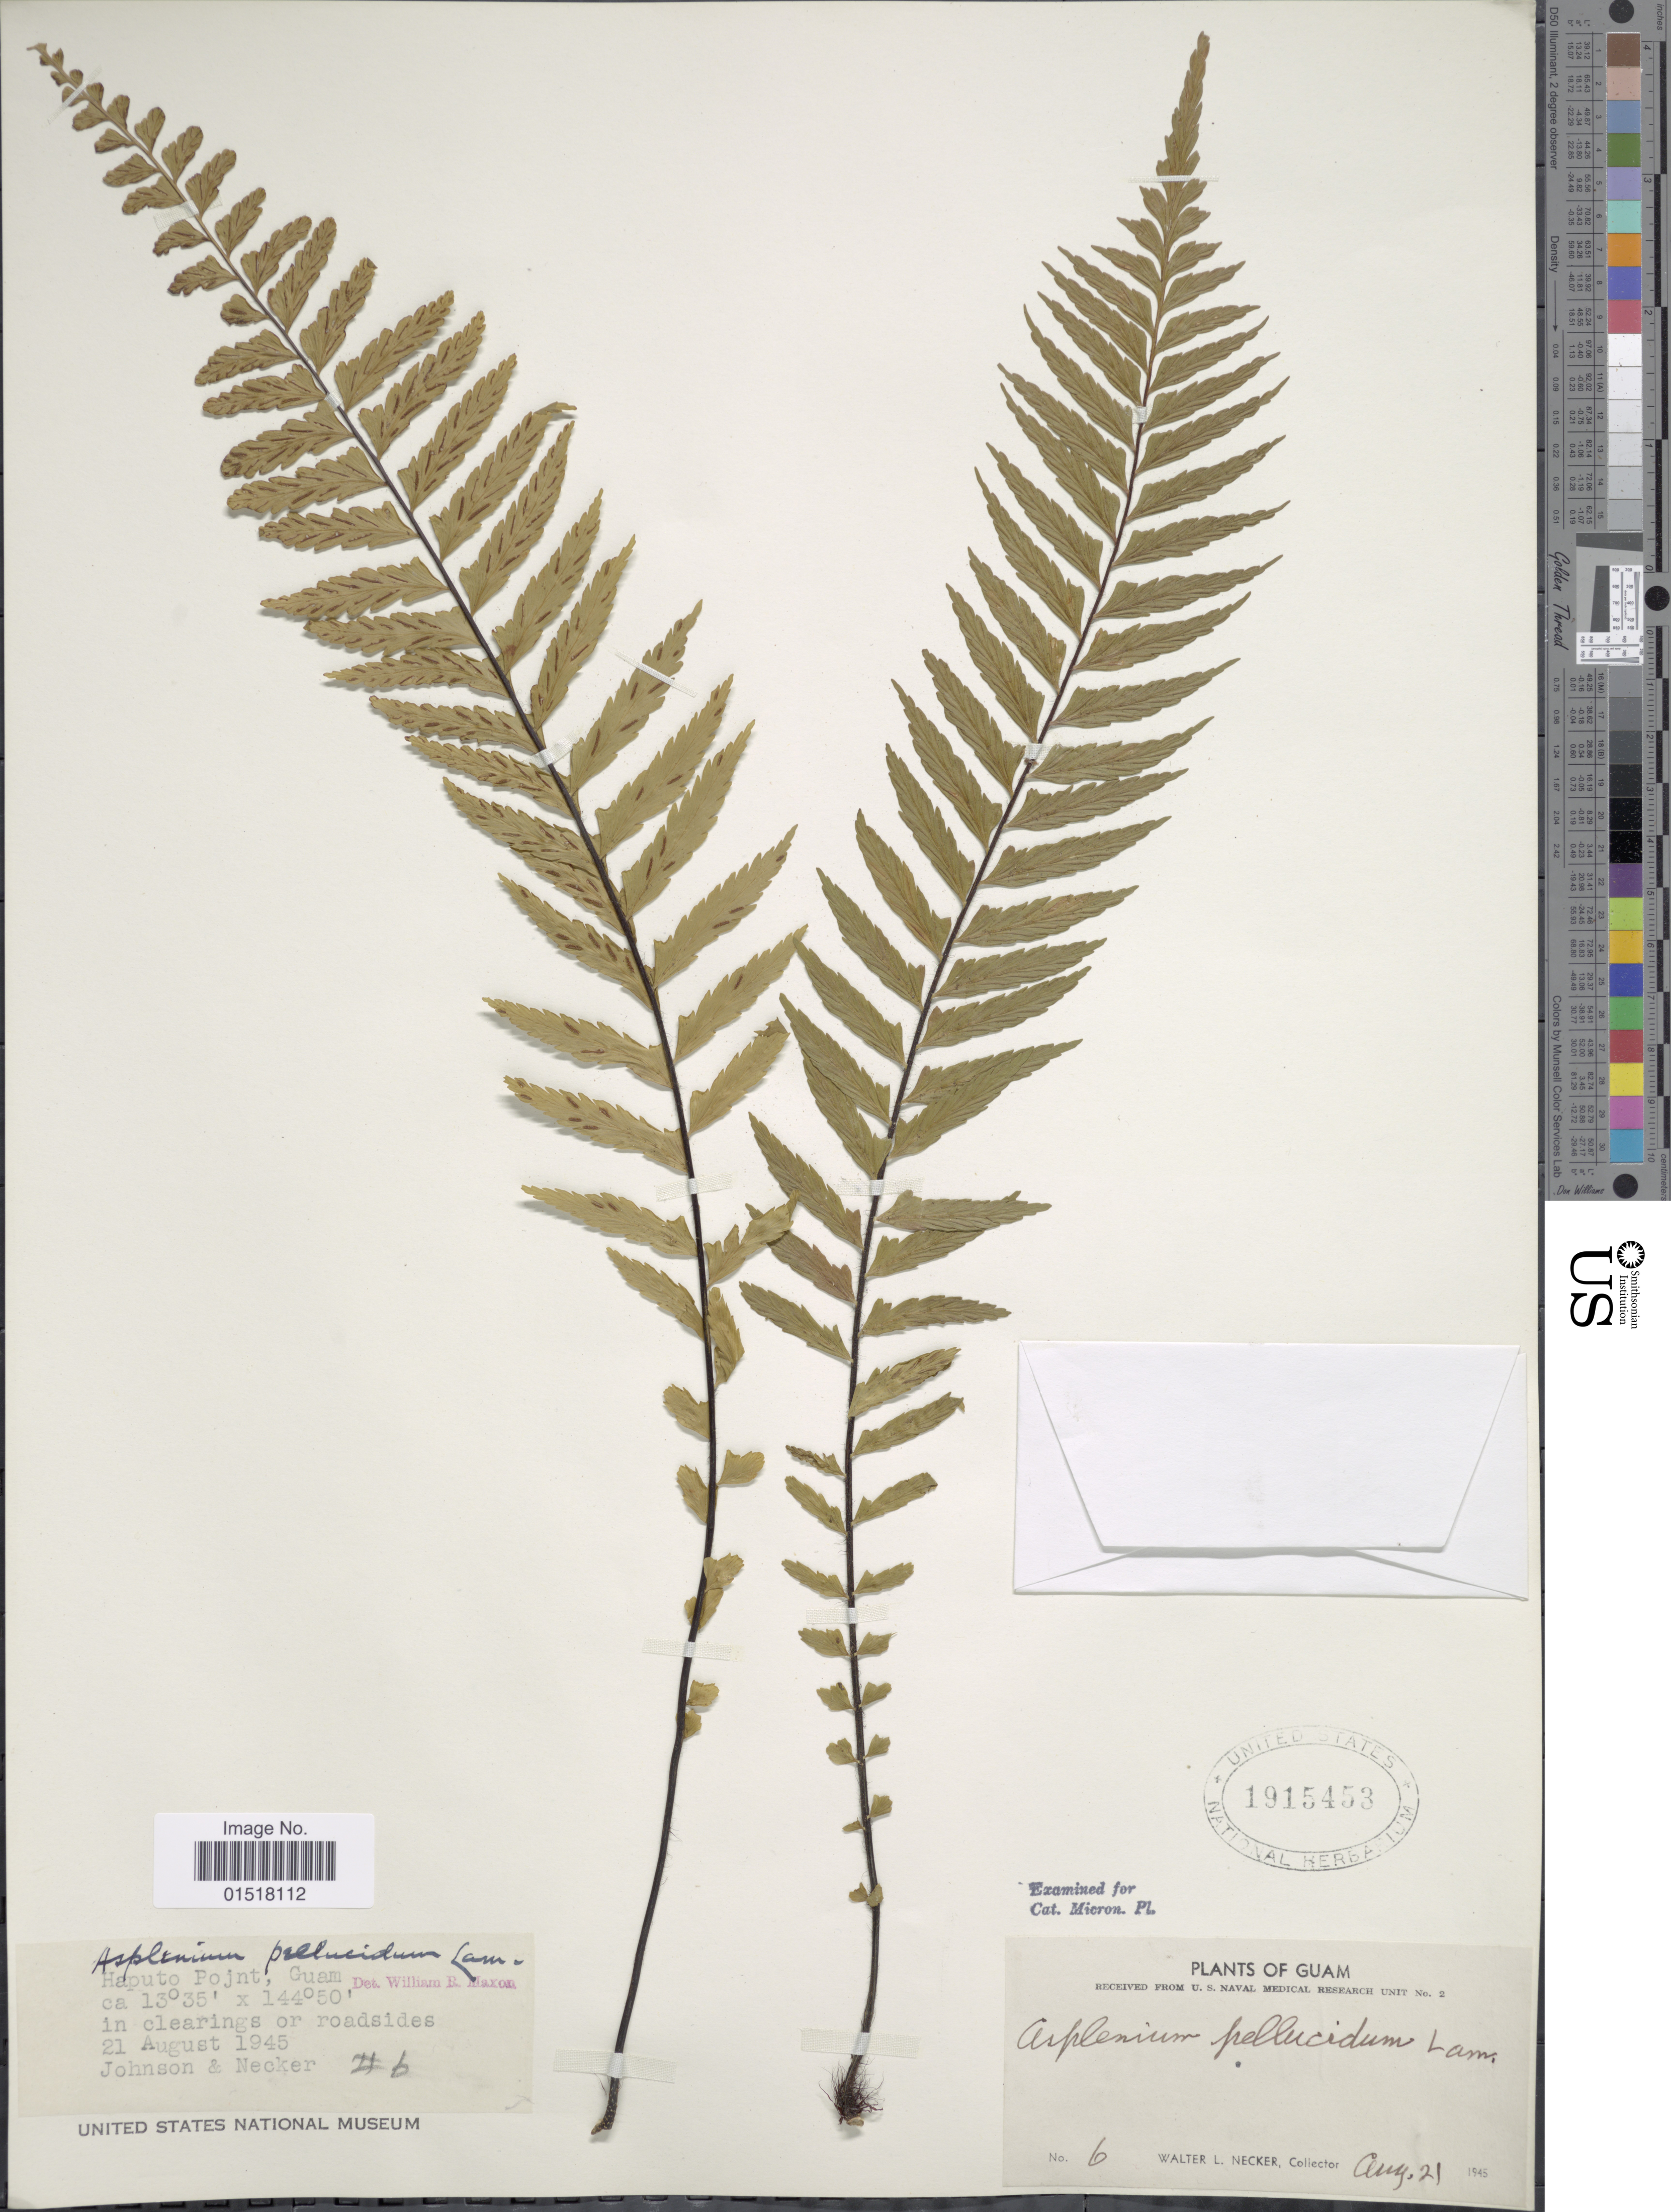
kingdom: Plantae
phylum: Tracheophyta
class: Polypodiopsida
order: Polypodiales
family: Aspleniaceae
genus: Asplenium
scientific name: Asplenium pellucidum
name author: Lam.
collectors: W. L. Necker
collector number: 6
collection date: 1945-08-21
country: Guam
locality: Haputo Point.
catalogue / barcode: US 1915453